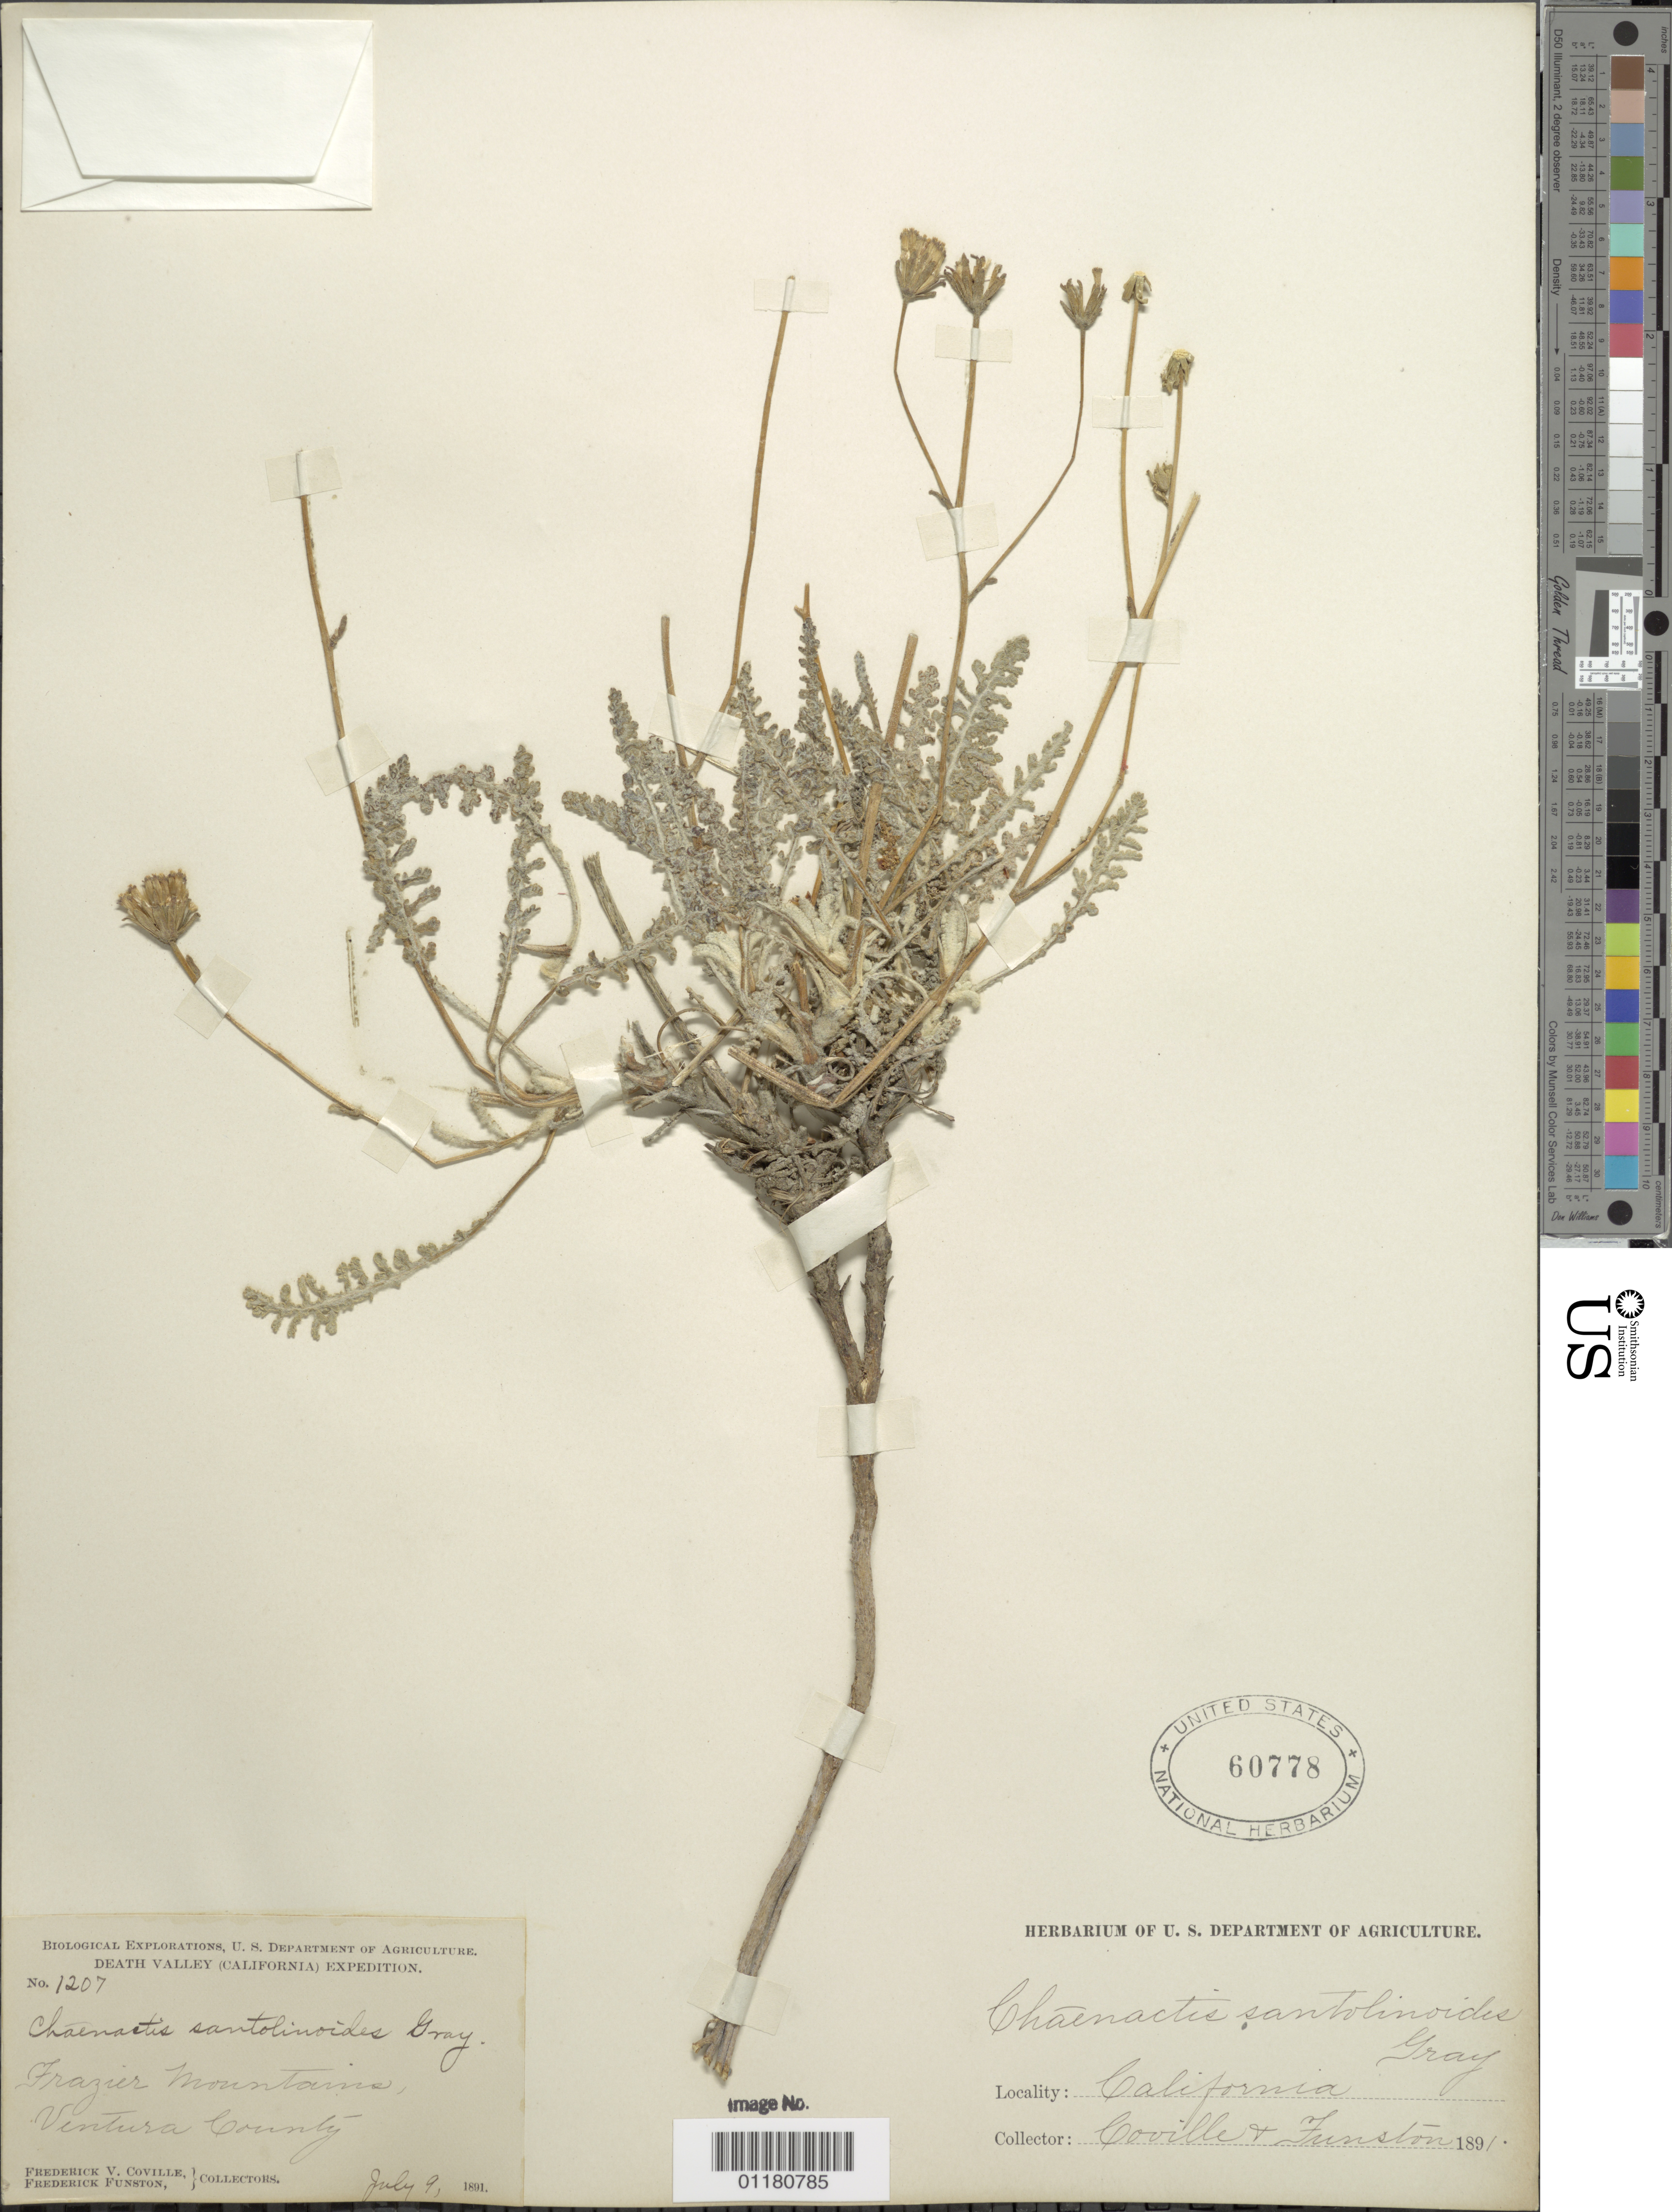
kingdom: Plantae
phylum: Tracheophyta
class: Magnoliopsida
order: Asterales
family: Asteraceae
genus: Chaenactis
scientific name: Chaenactis santolinoides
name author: Greene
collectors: F. V. Coville & F. Funston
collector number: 1207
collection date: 1891-07-09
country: United States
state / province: California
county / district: Ventura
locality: Frazer Mt.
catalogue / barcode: US 60778